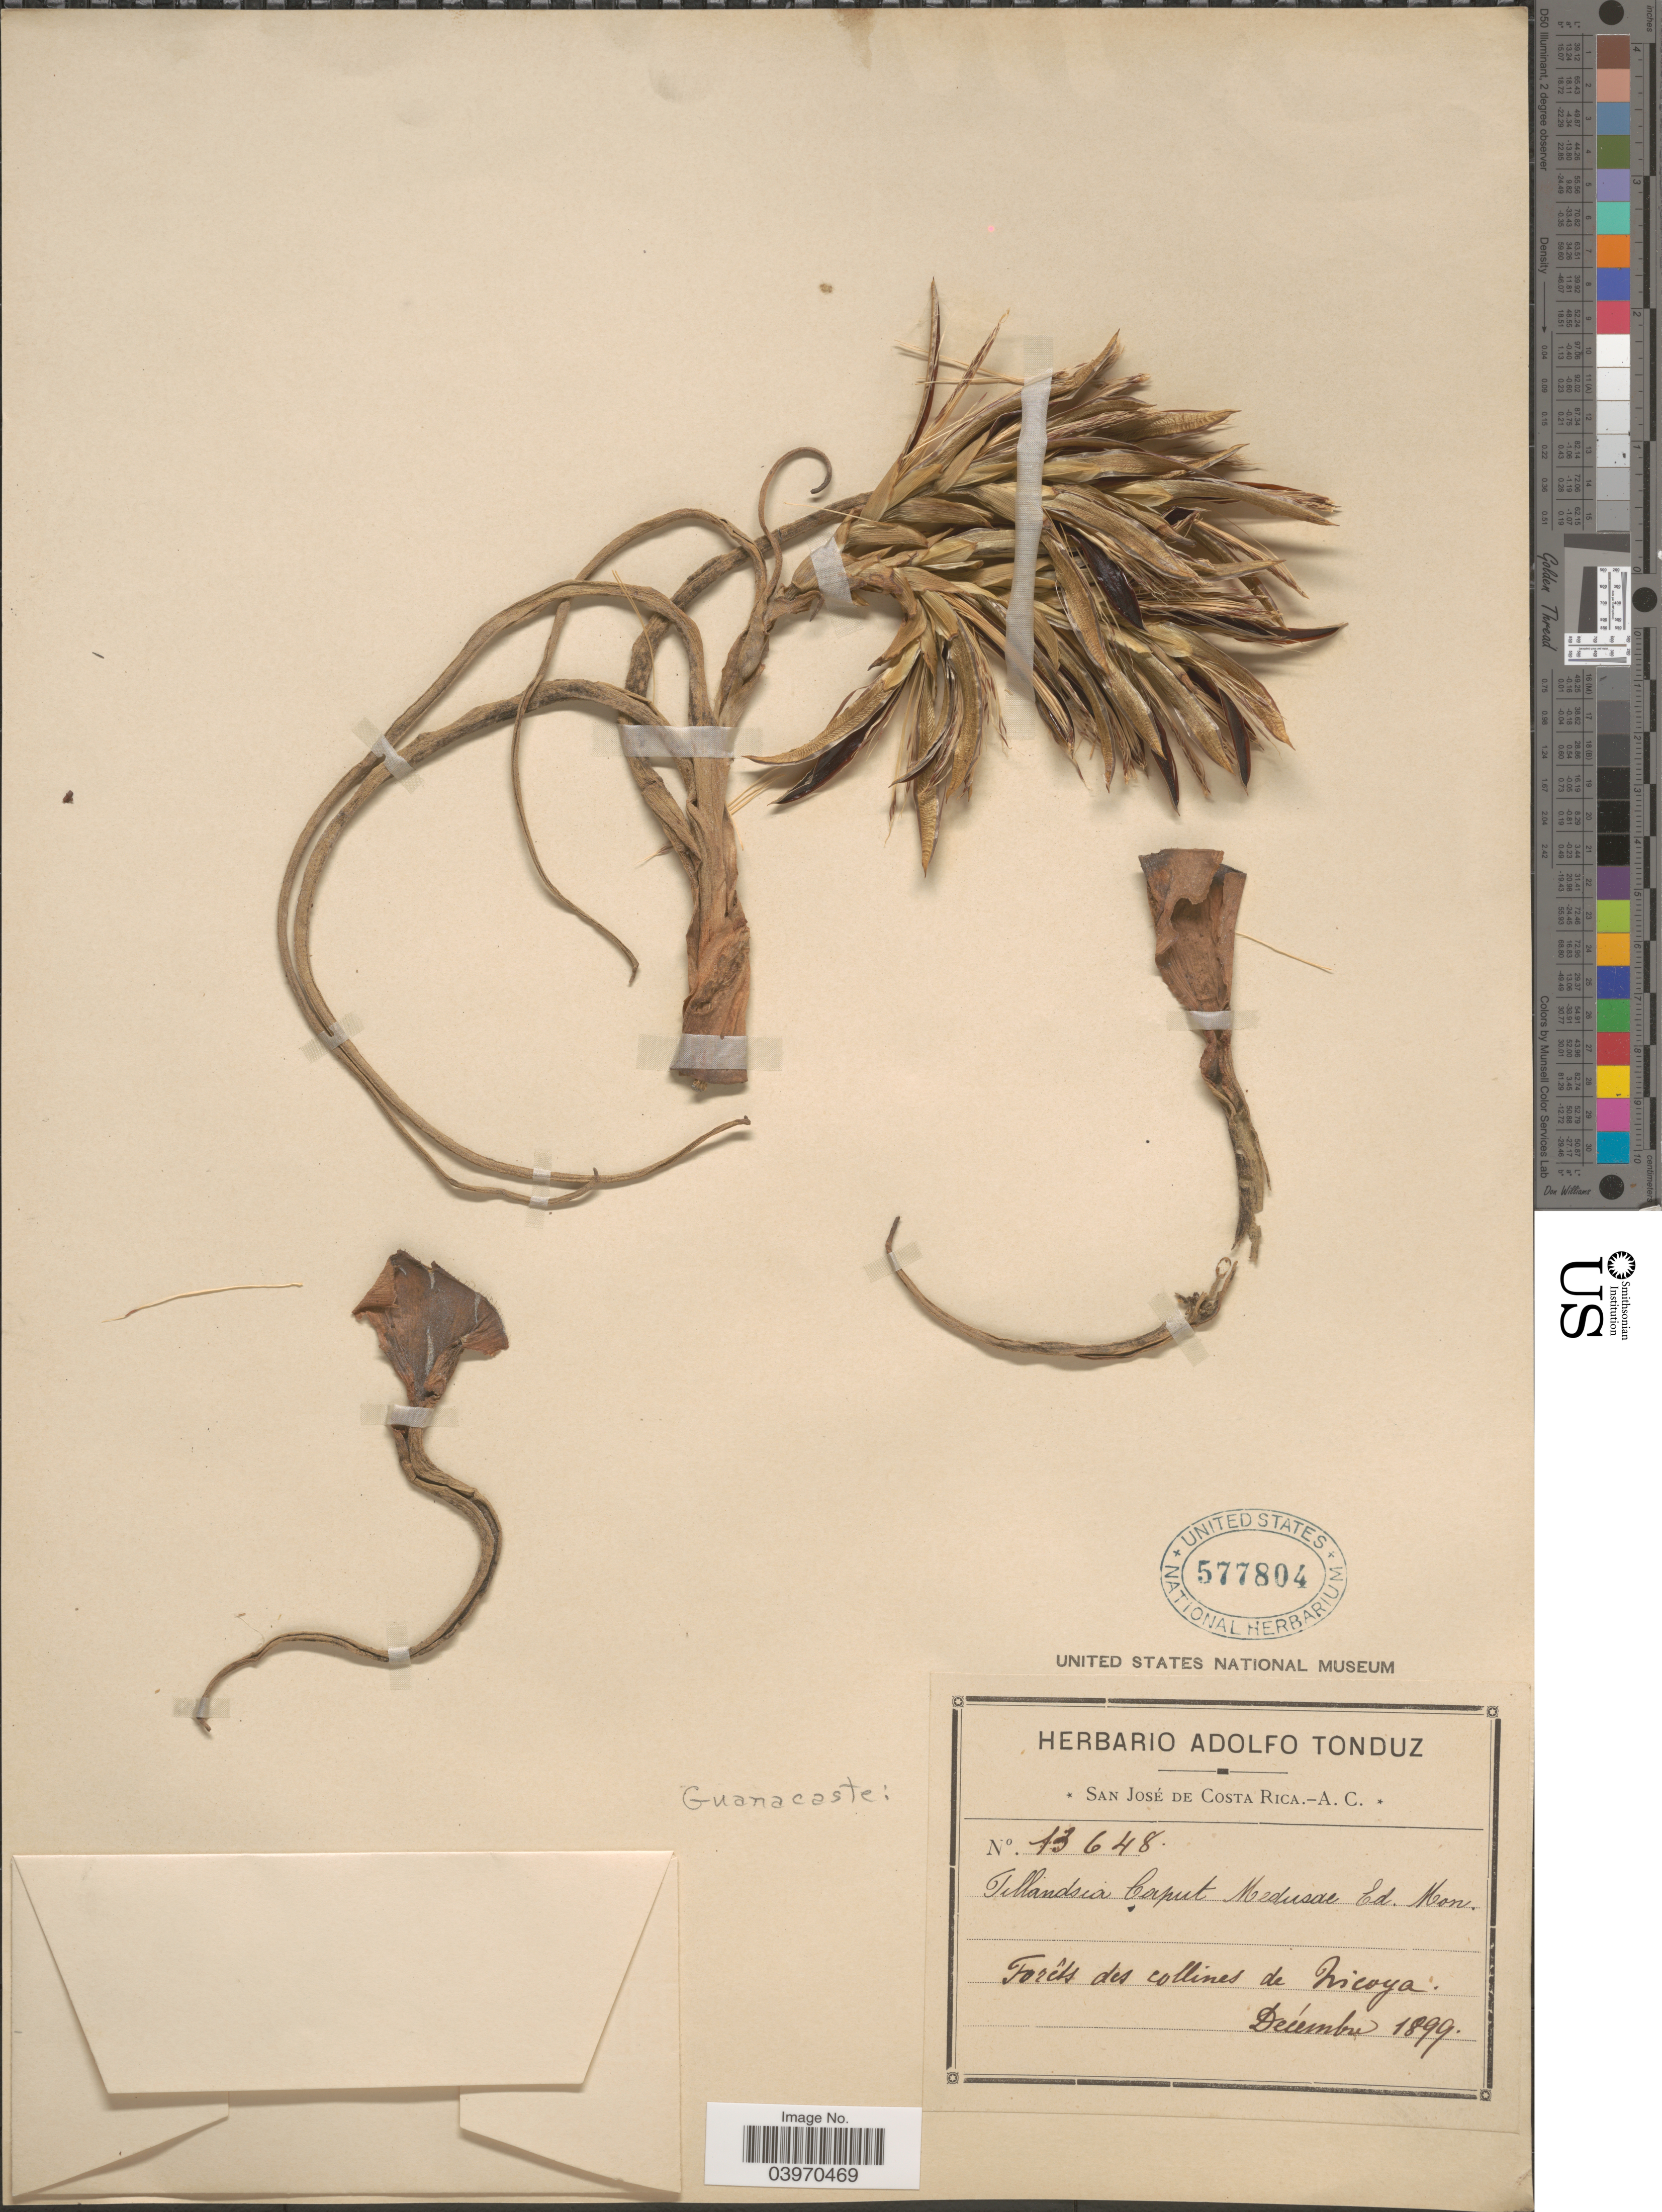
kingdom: Plantae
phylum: Tracheophyta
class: Liliopsida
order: Poales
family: Bromeliaceae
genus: Tillandsia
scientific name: Tillandsia caput-medusae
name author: É. Morren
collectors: ex Herb. Adolfo Tonduz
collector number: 13648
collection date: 1899-12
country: Costa Rica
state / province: Guanacaste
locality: Guanacaste: Forêts des collines de Nicoya.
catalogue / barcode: US 577804